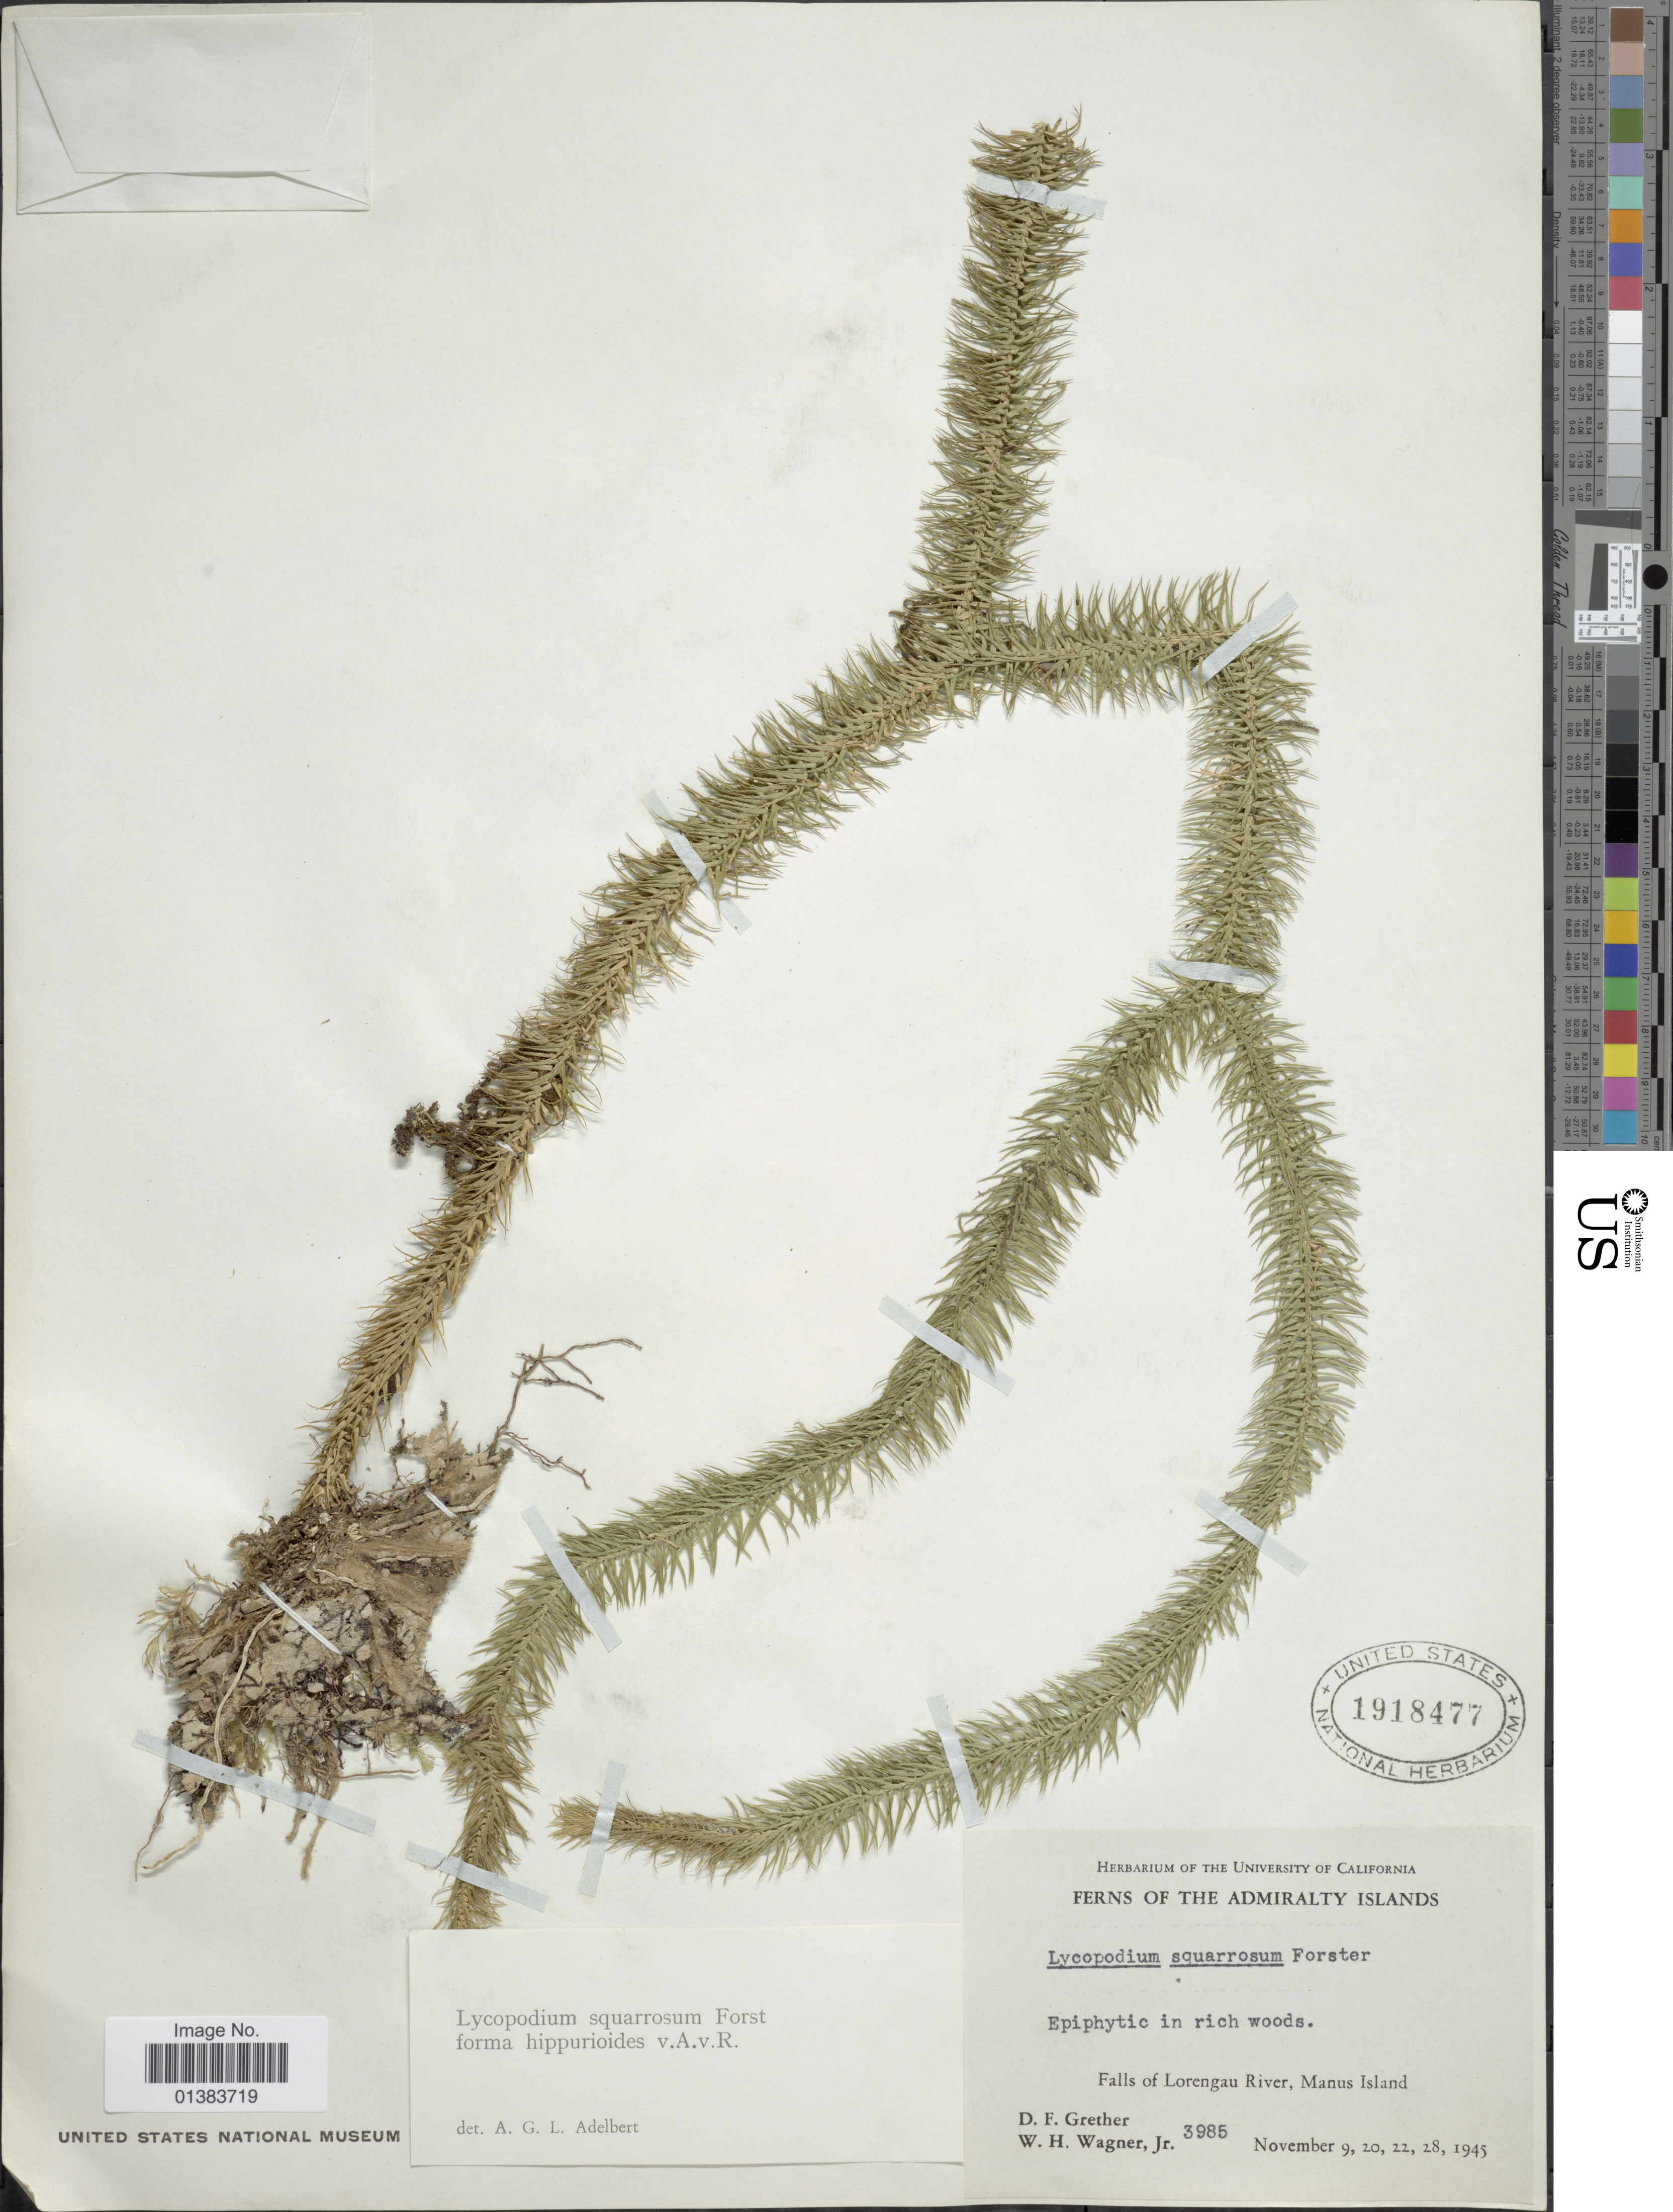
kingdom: Plantae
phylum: Tracheophyta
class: Lycopodiopsida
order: Lycopodiales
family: Lycopodiaceae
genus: Phlegmariurus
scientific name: Phlegmariurus squarrosus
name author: (G. Forst.) Á. Löve & D. Löve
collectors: D. F. Grether & W. H. Wagner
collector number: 3985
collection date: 1945-11-09/1945-11-28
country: Papua New Guinea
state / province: Manus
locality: Admiralty Islands, Falls of Lorengau River, Manus Island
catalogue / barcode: US 1918477